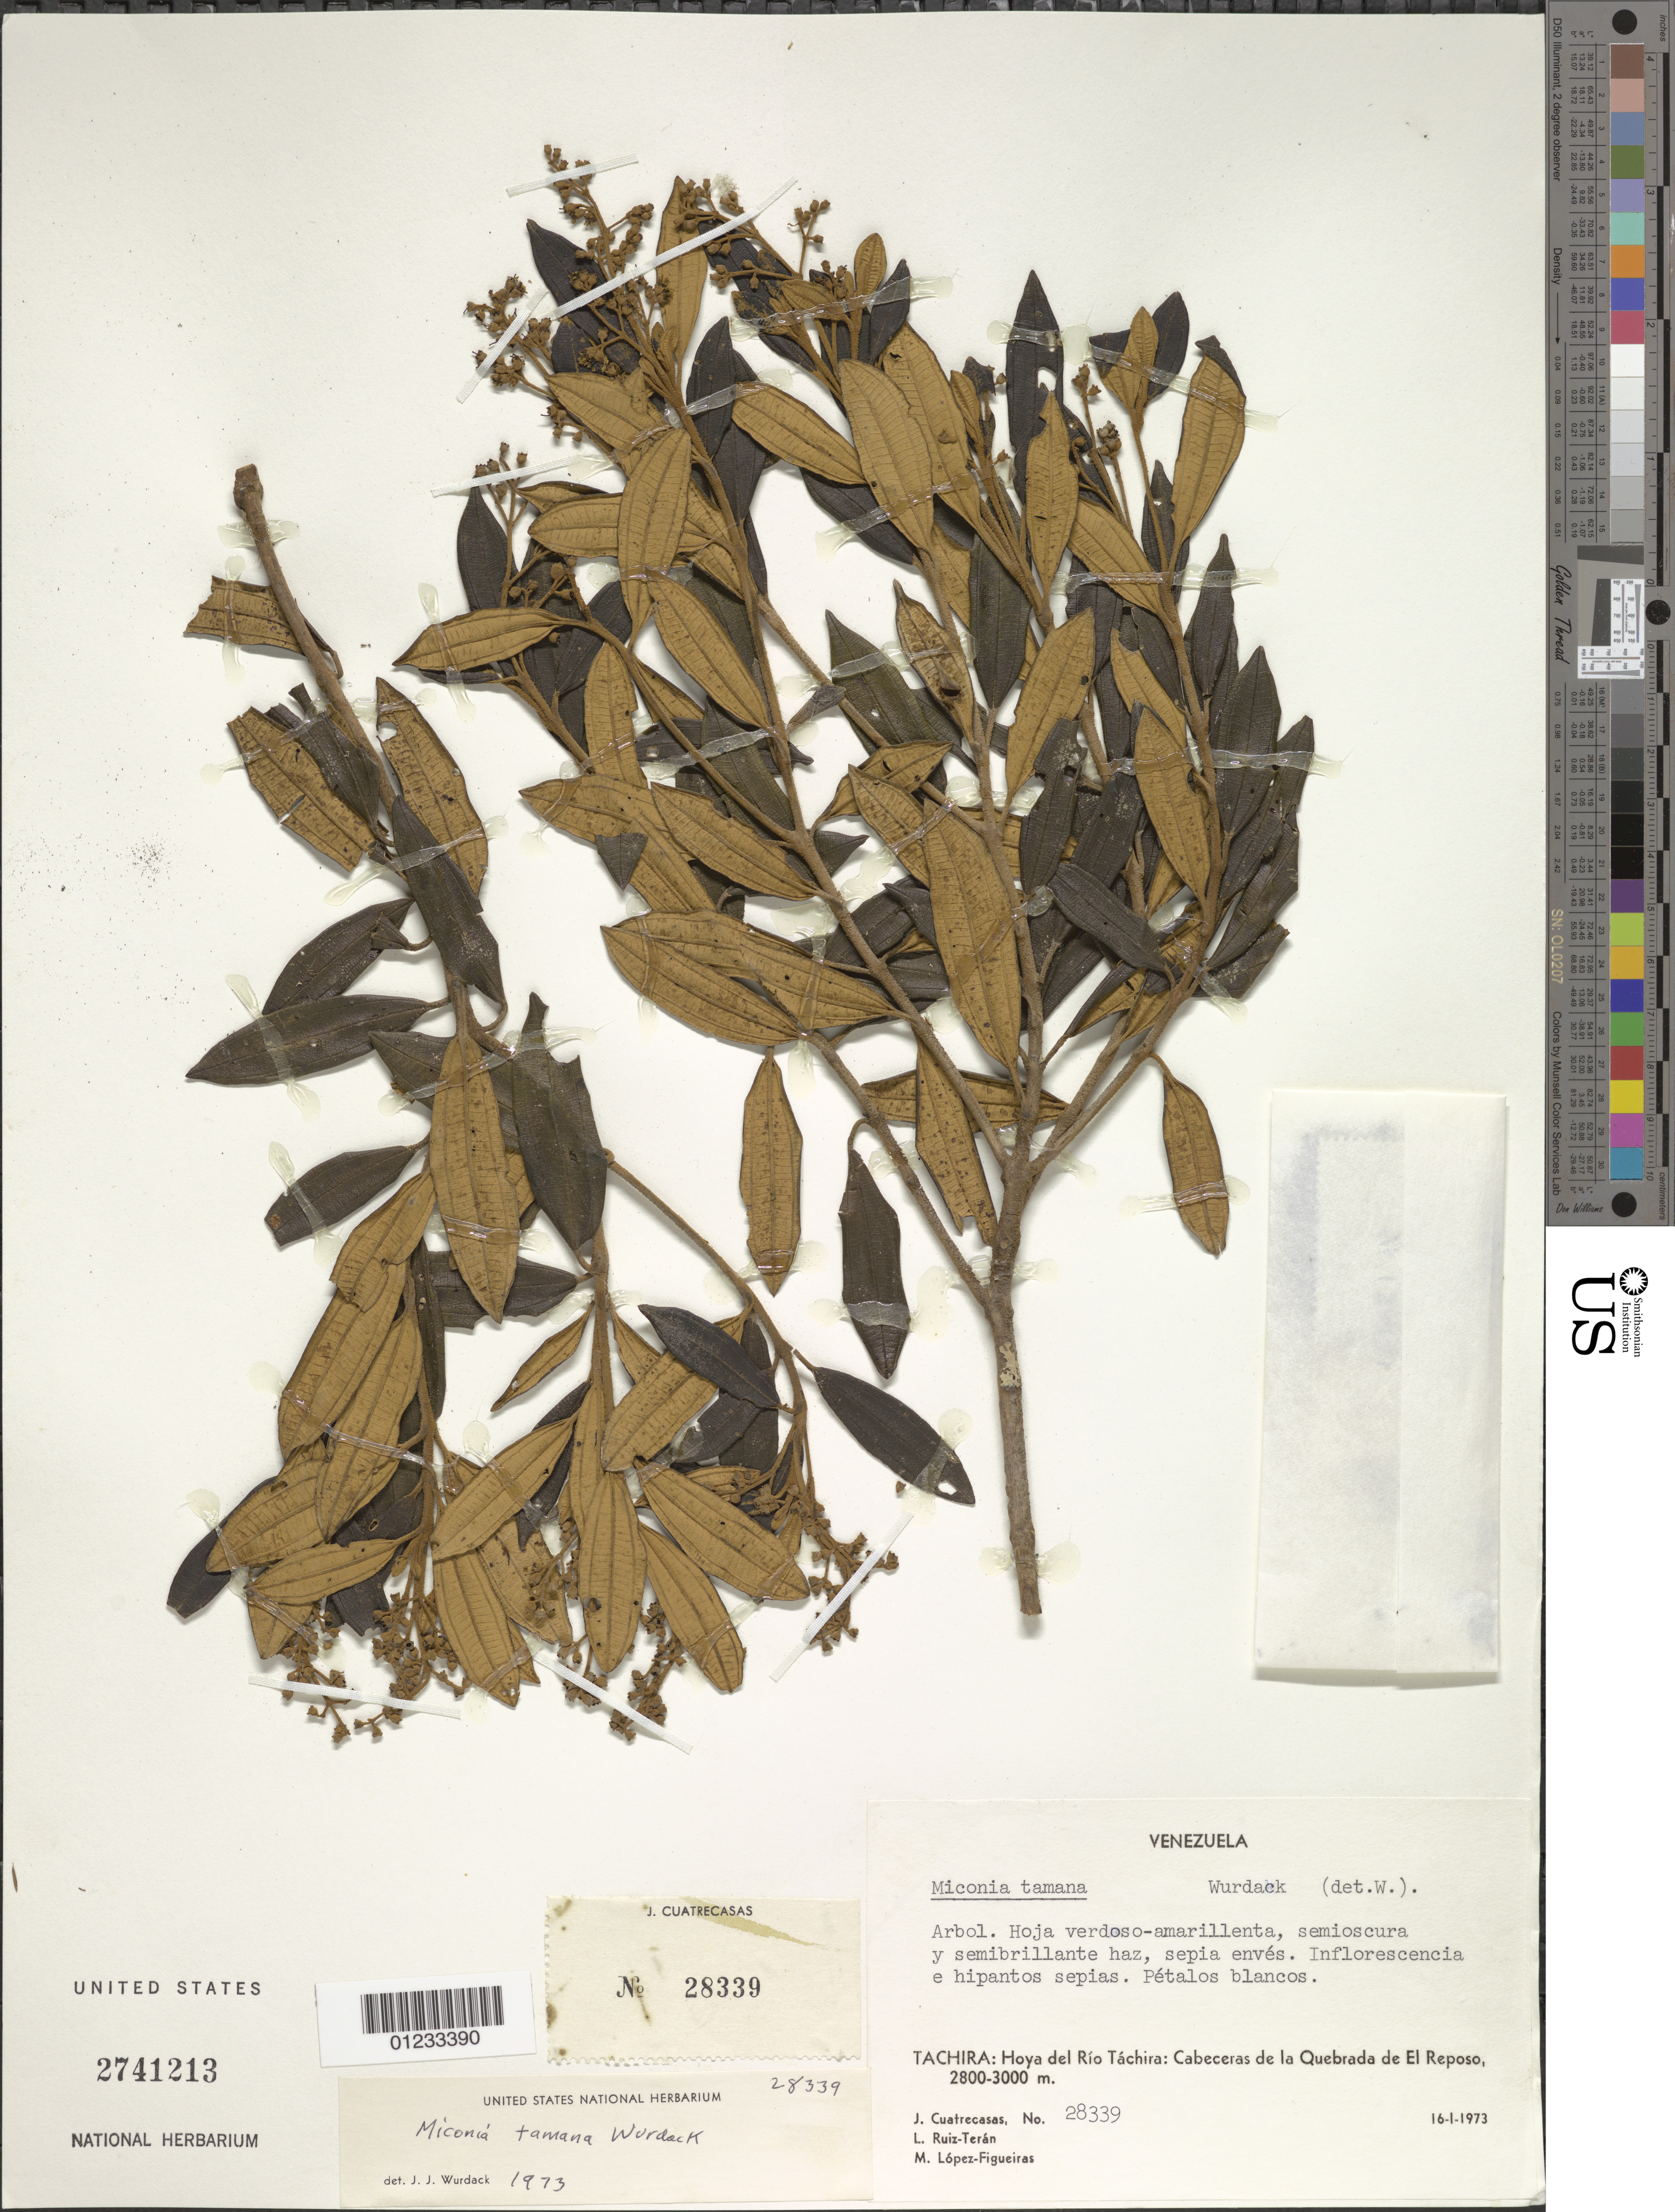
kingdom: Plantae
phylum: Tracheophyta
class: Magnoliopsida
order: Myrtales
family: Melastomataceae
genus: Miconia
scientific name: Miconia tamana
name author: Wurdack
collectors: J. Cuatrecasas, L. E. Ruíz-Terán & M. López Figueiras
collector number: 28339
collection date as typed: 16 Jan 1973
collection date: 1973-01-16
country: Venezuela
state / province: Tachira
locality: Hoya del Río Tachira: cabeceras de la Quebrada de El Reposo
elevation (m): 2800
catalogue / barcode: US 2741213